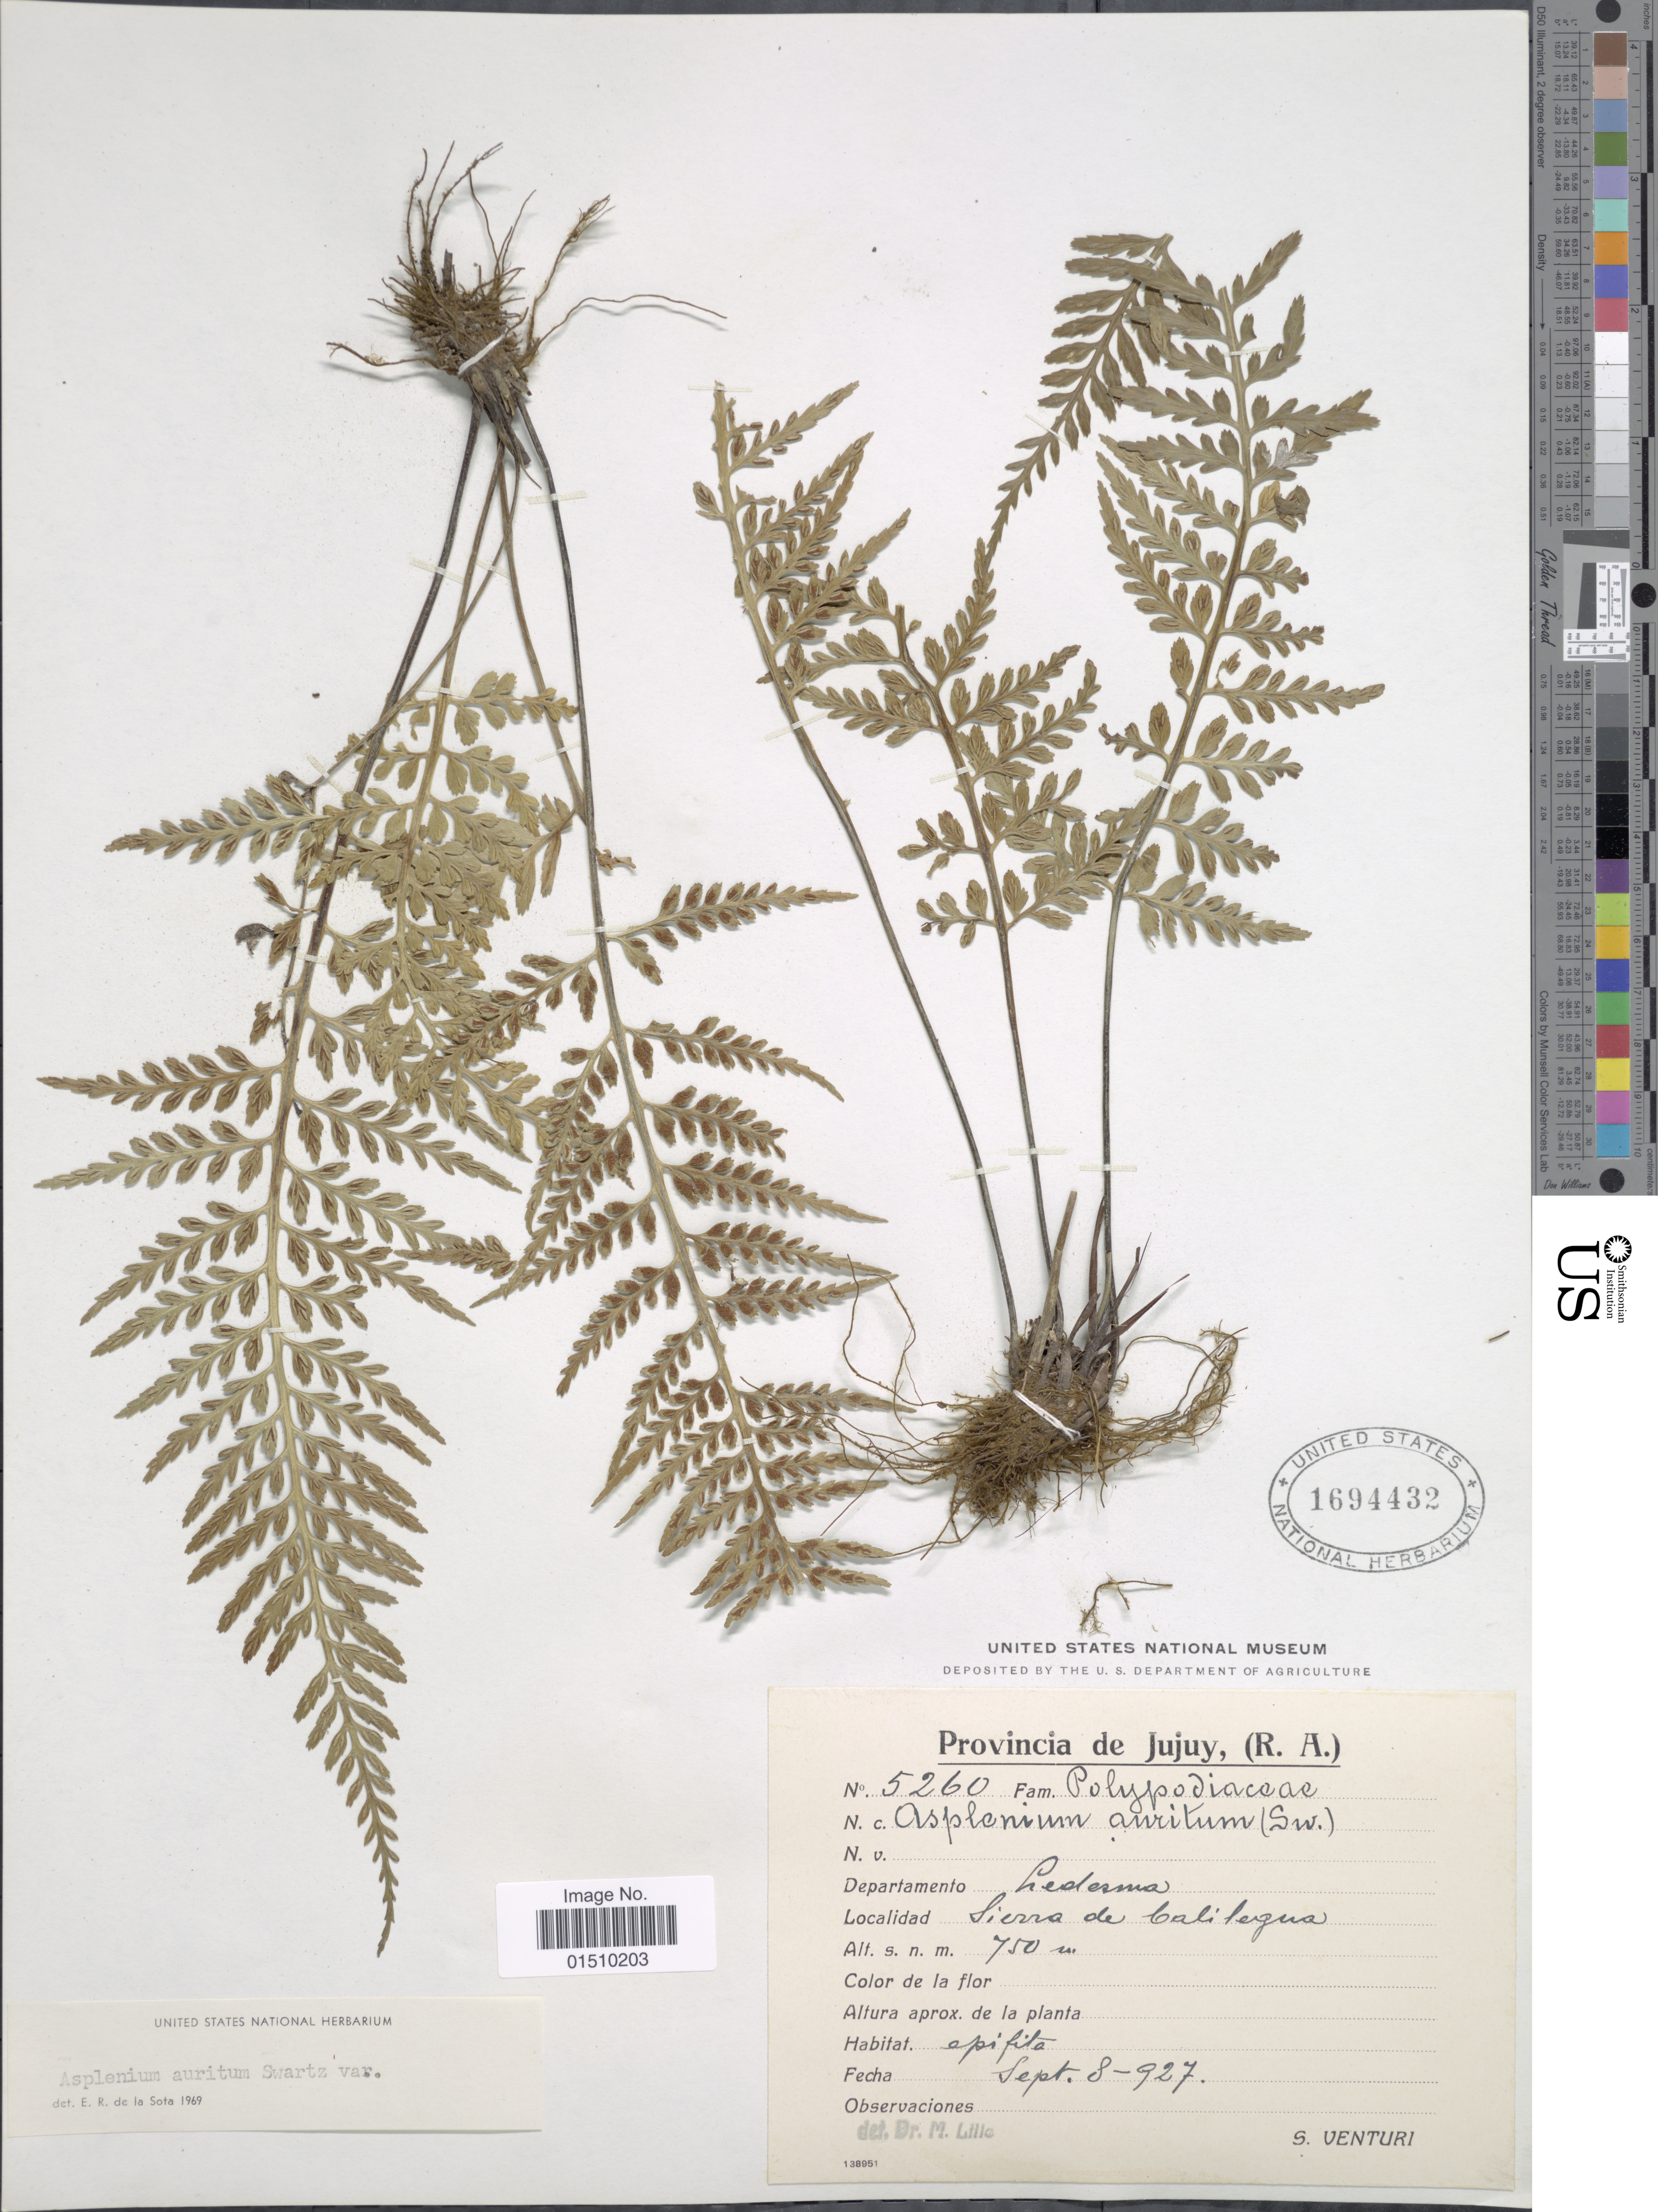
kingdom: Plantae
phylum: Tracheophyta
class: Polypodiopsida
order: Polypodiales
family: Aspleniaceae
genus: Asplenium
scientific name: Asplenium auritum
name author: Sw.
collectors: S. Venturi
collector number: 5260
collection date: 1927-09-08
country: Argentina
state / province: Jujuy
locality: Provincia de Jujuy, (R.A.), Departamento Ledesma, Sierra de Galitegua.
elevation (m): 750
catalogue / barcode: US 1694432